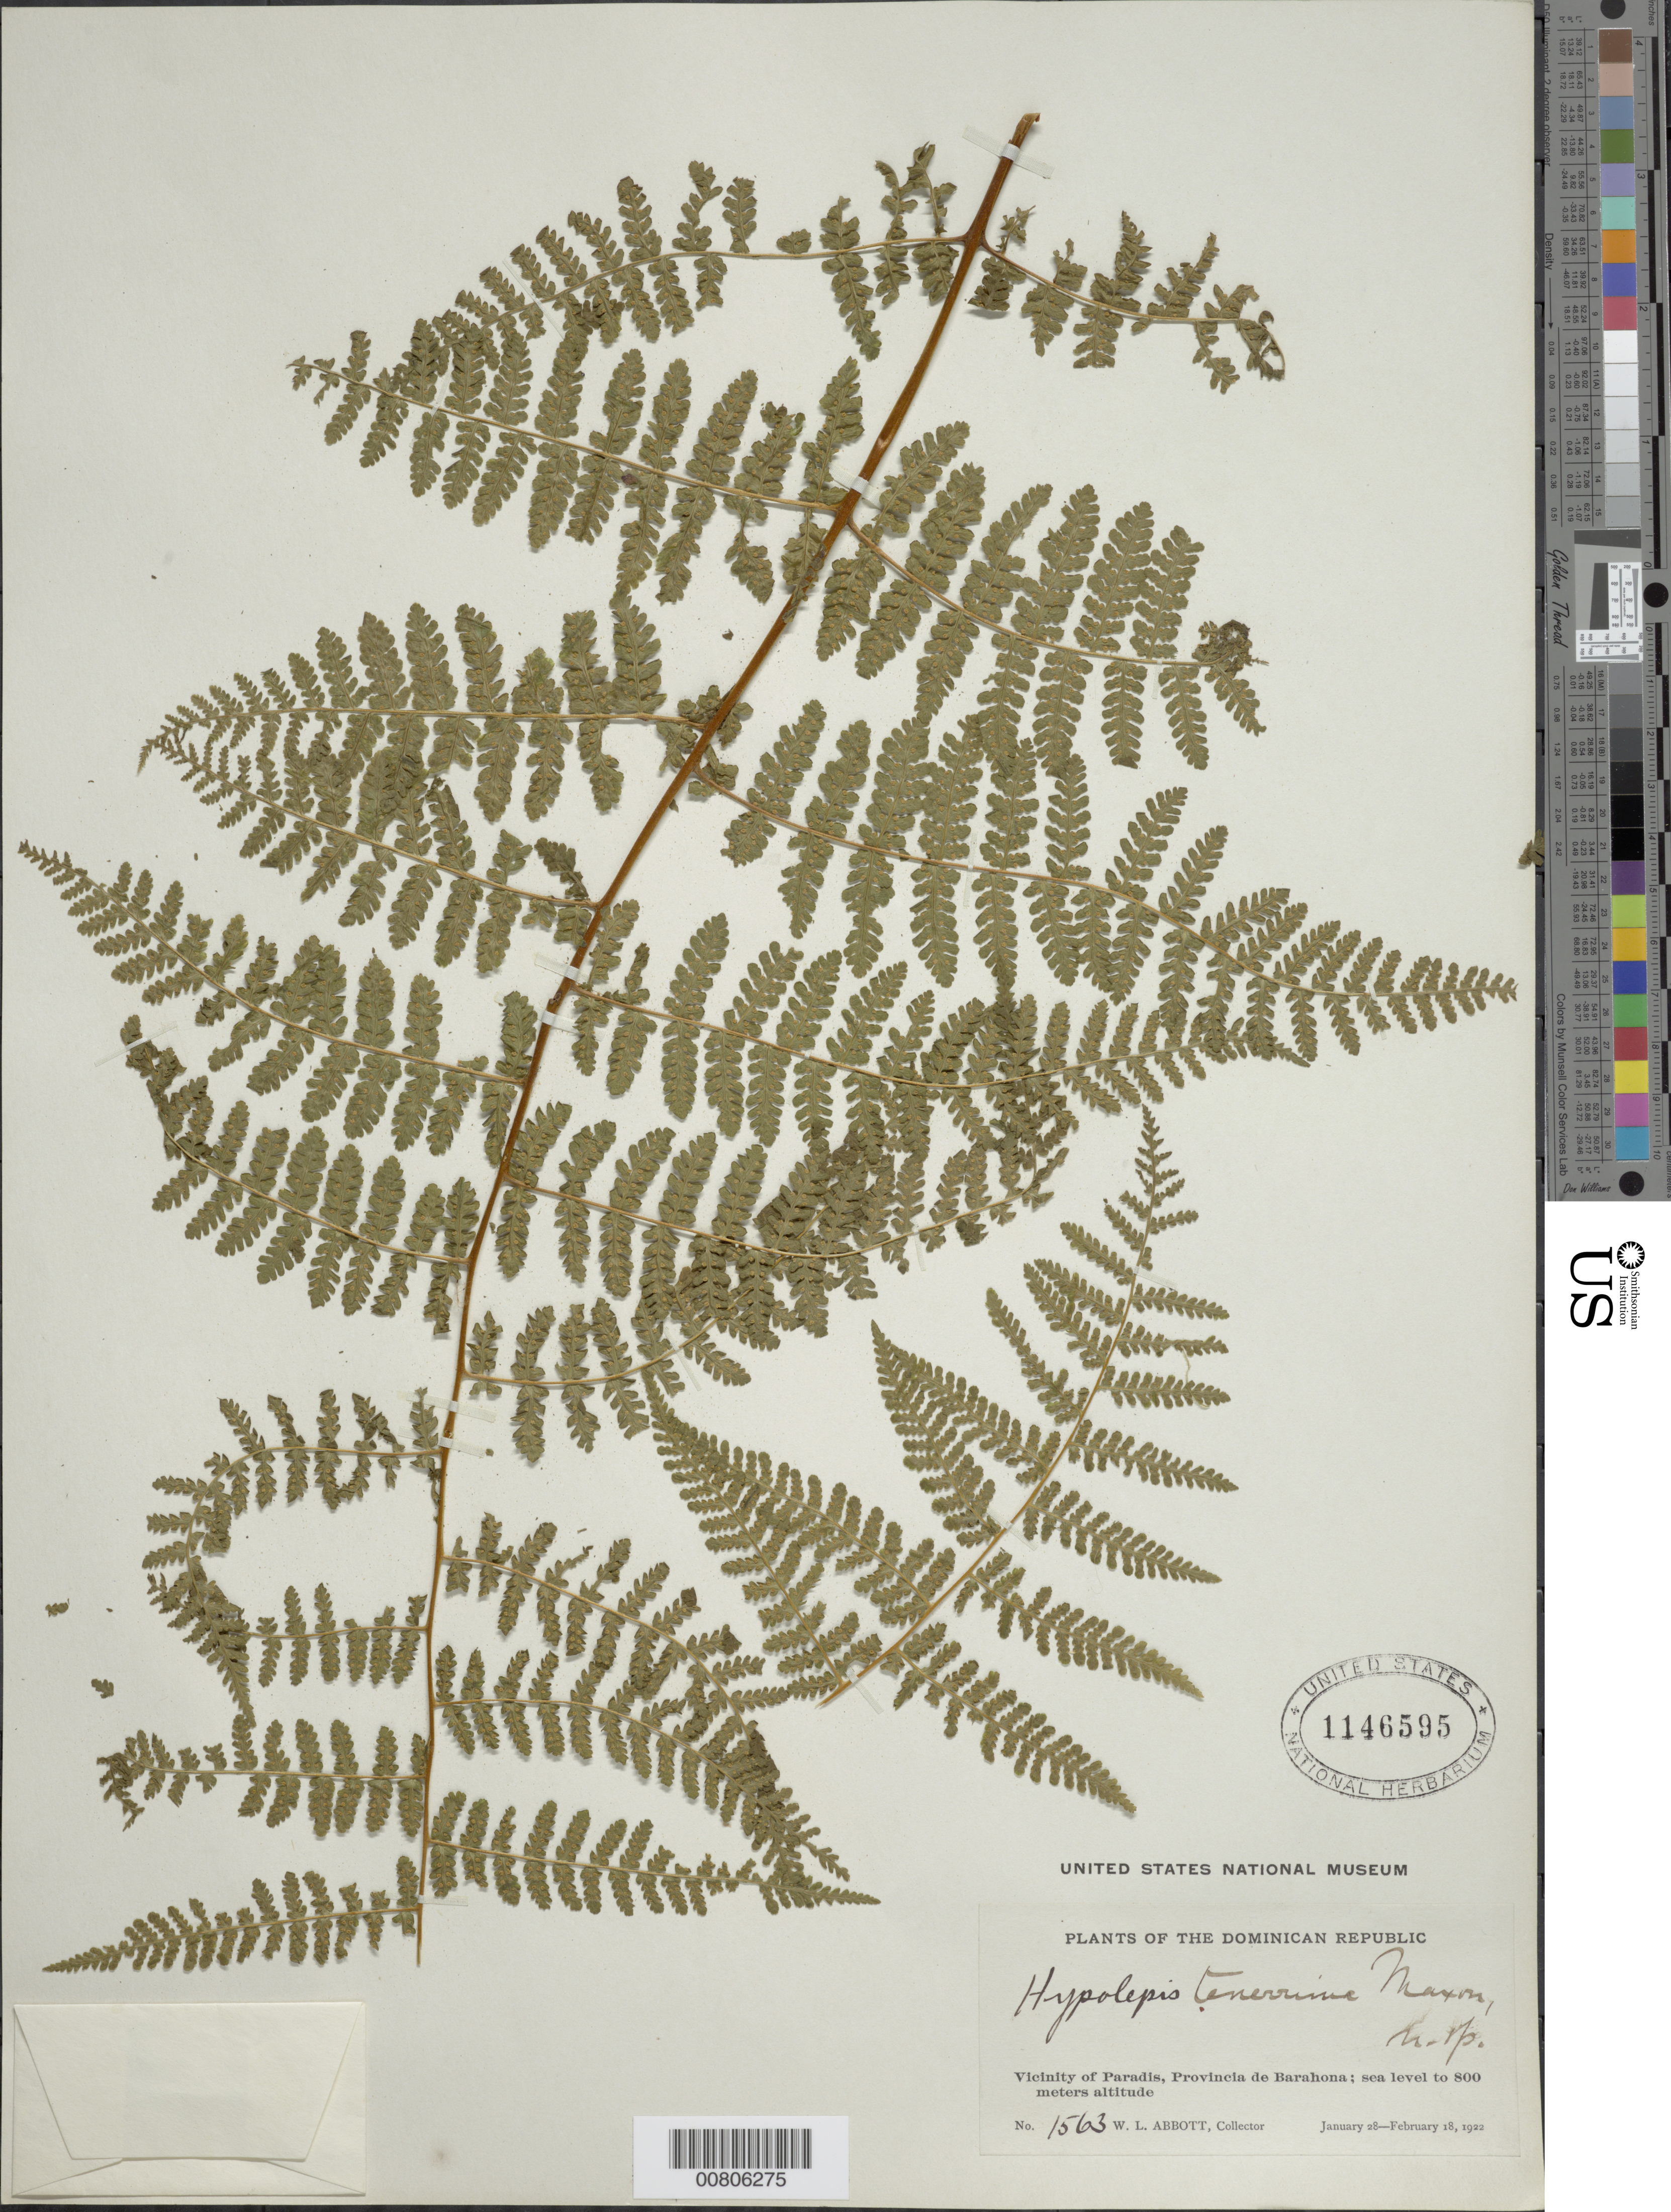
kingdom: Plantae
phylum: Tracheophyta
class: Polypodiopsida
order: Polypodiales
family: Dennstaedtiaceae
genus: Hypolepis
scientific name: Hypolepis tenerrima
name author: Maxon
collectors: W. L. Abbott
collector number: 1563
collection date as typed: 28 Jan 1922 to 18 Feb 1922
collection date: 1922-01-28/1922-02-18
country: Dominican Republic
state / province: Barahona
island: Hispaniola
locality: Paradis vicinity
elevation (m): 0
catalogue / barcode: US 1146595